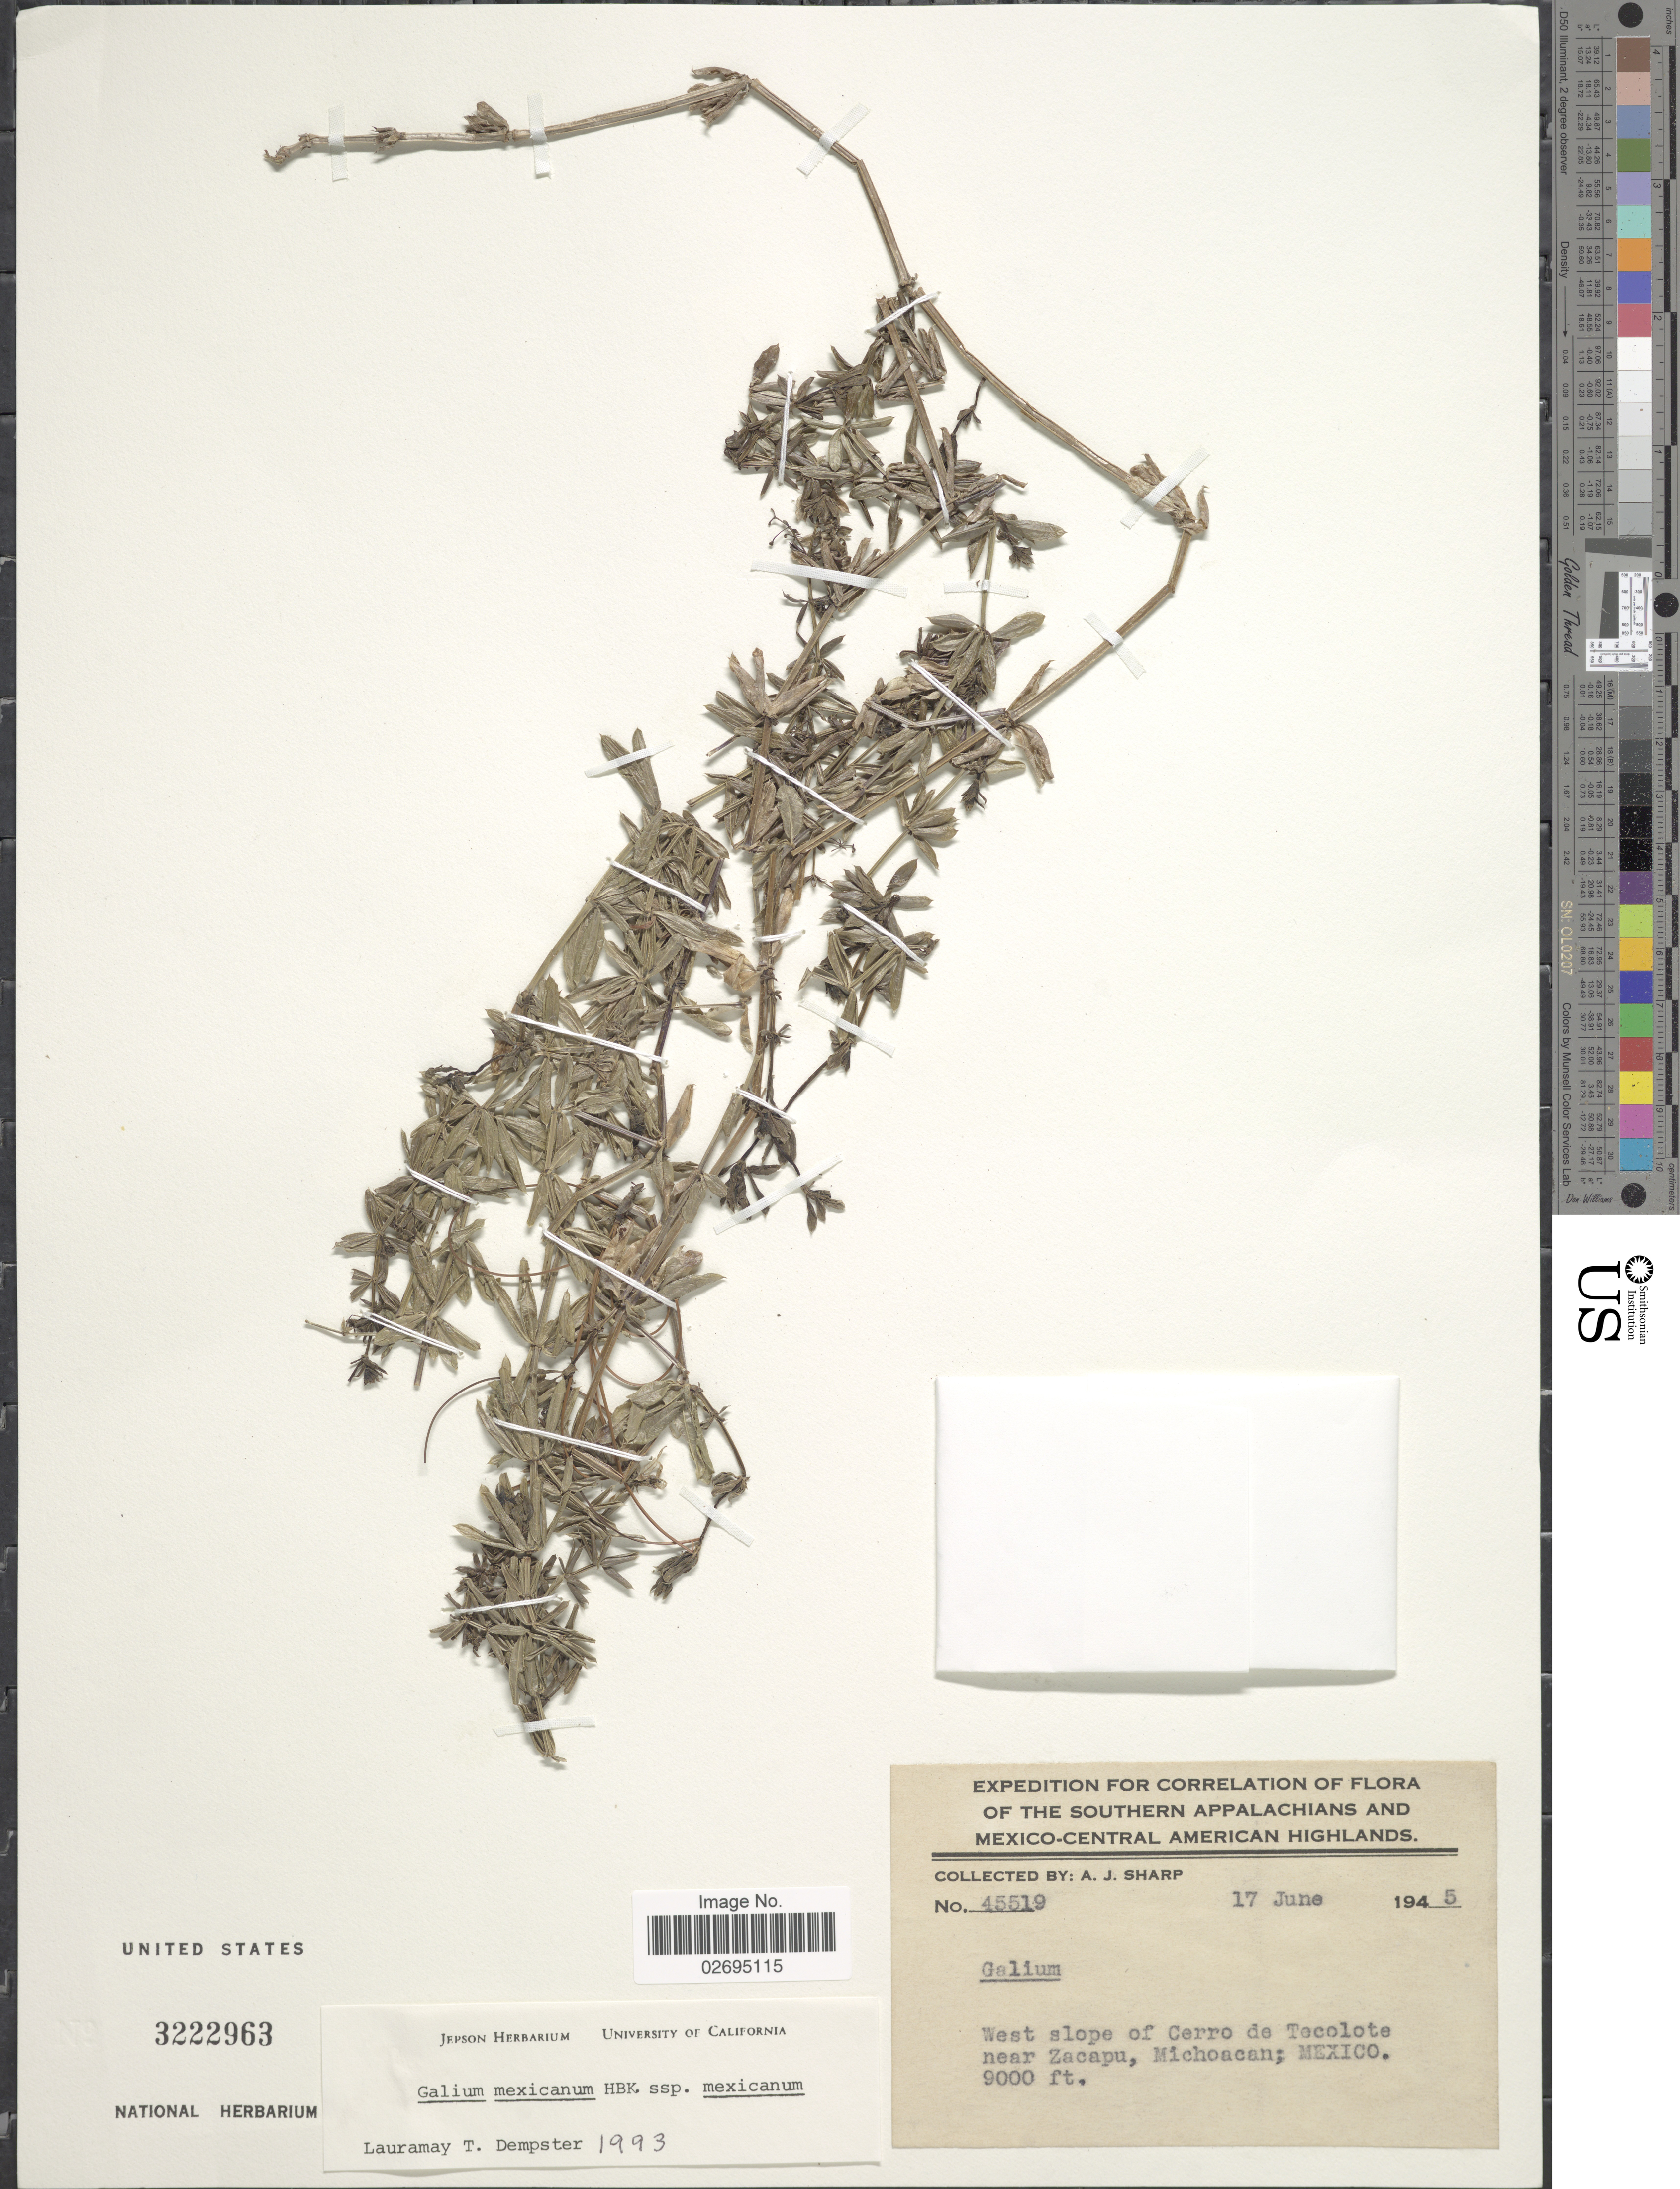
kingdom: Plantae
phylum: Tracheophyta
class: Magnoliopsida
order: Gentianales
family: Rubiaceae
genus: Galium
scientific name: Galium mexicanum subsp. mexicanum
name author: Kunth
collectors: A. J. Sharp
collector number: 45519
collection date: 1945-06-17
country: Mexico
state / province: Michoacán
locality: Southern Appalachians and Mexico-Central American Highlands. West slope of Cerro de Tecolote near Zacapu.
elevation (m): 2743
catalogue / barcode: US 3222963